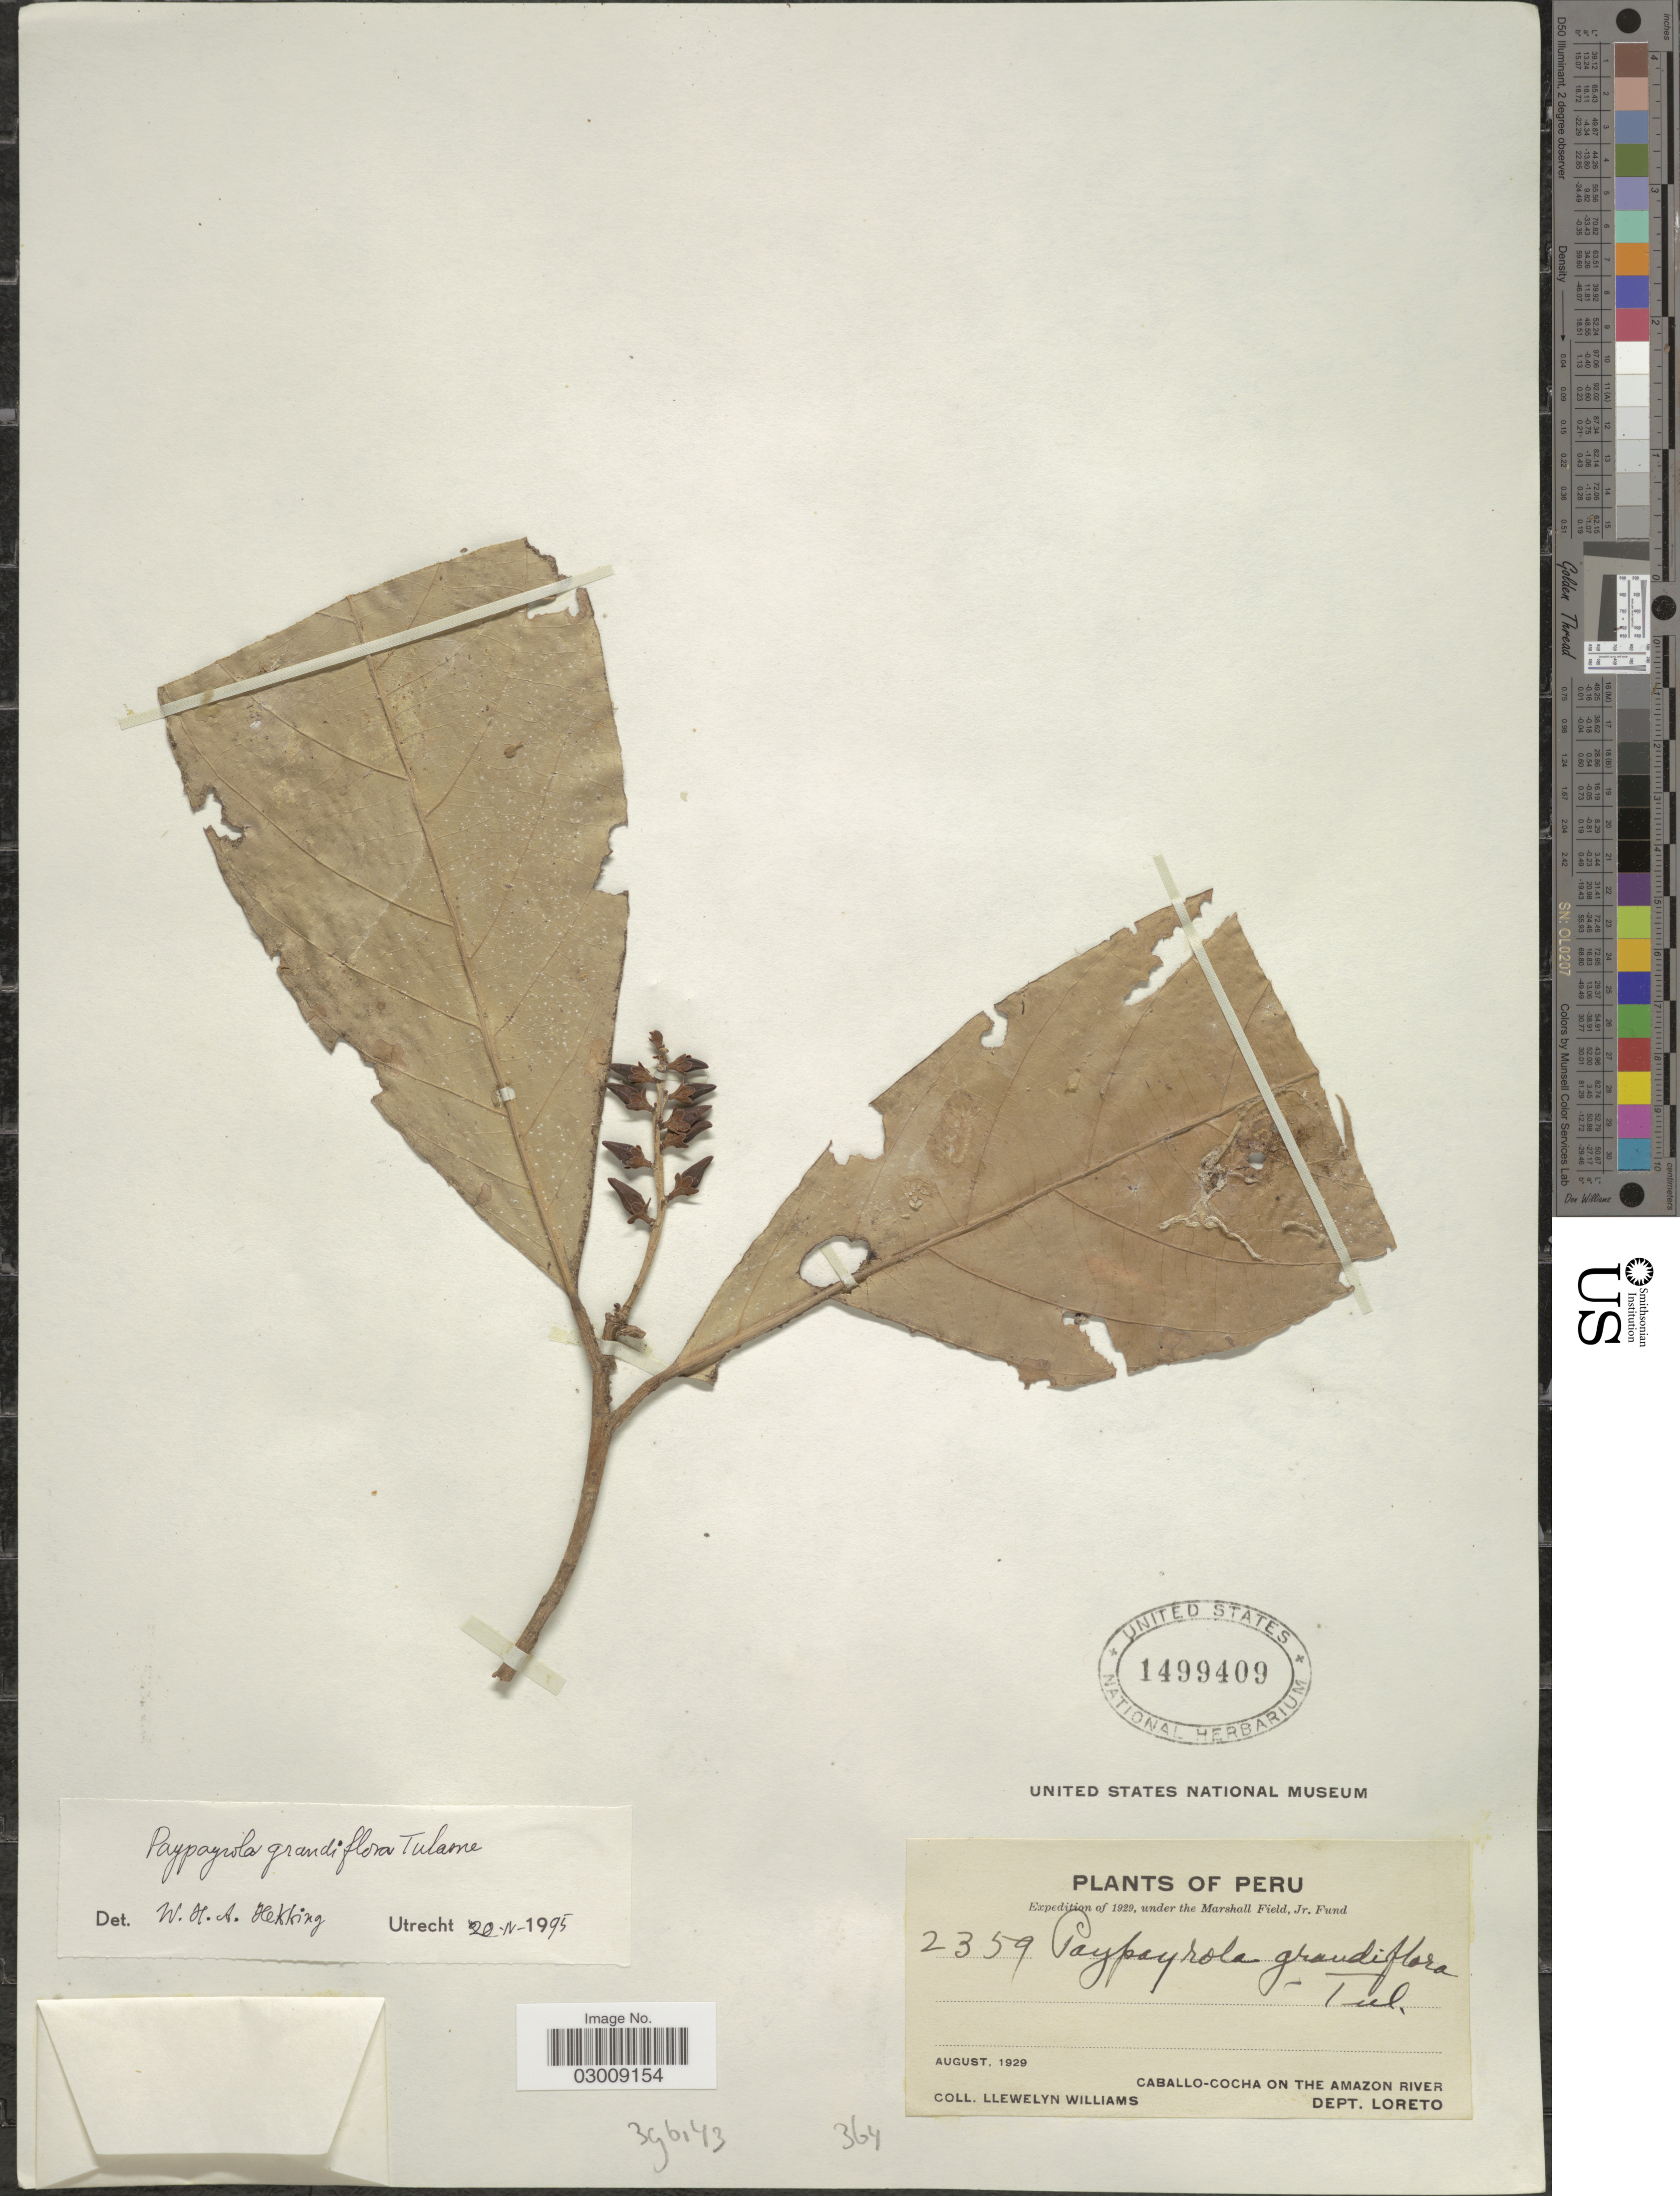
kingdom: Plantae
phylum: Tracheophyta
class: Magnoliopsida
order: Malpighiales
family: Violaceae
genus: Paypayrola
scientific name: Paypayrola grandiflora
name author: Tul.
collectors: Ll. Williams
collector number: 2359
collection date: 1929-08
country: Peru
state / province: Loreto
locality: Caballo-Cocha on the Amazon River. Dept. Loreto.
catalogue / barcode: US 1499409